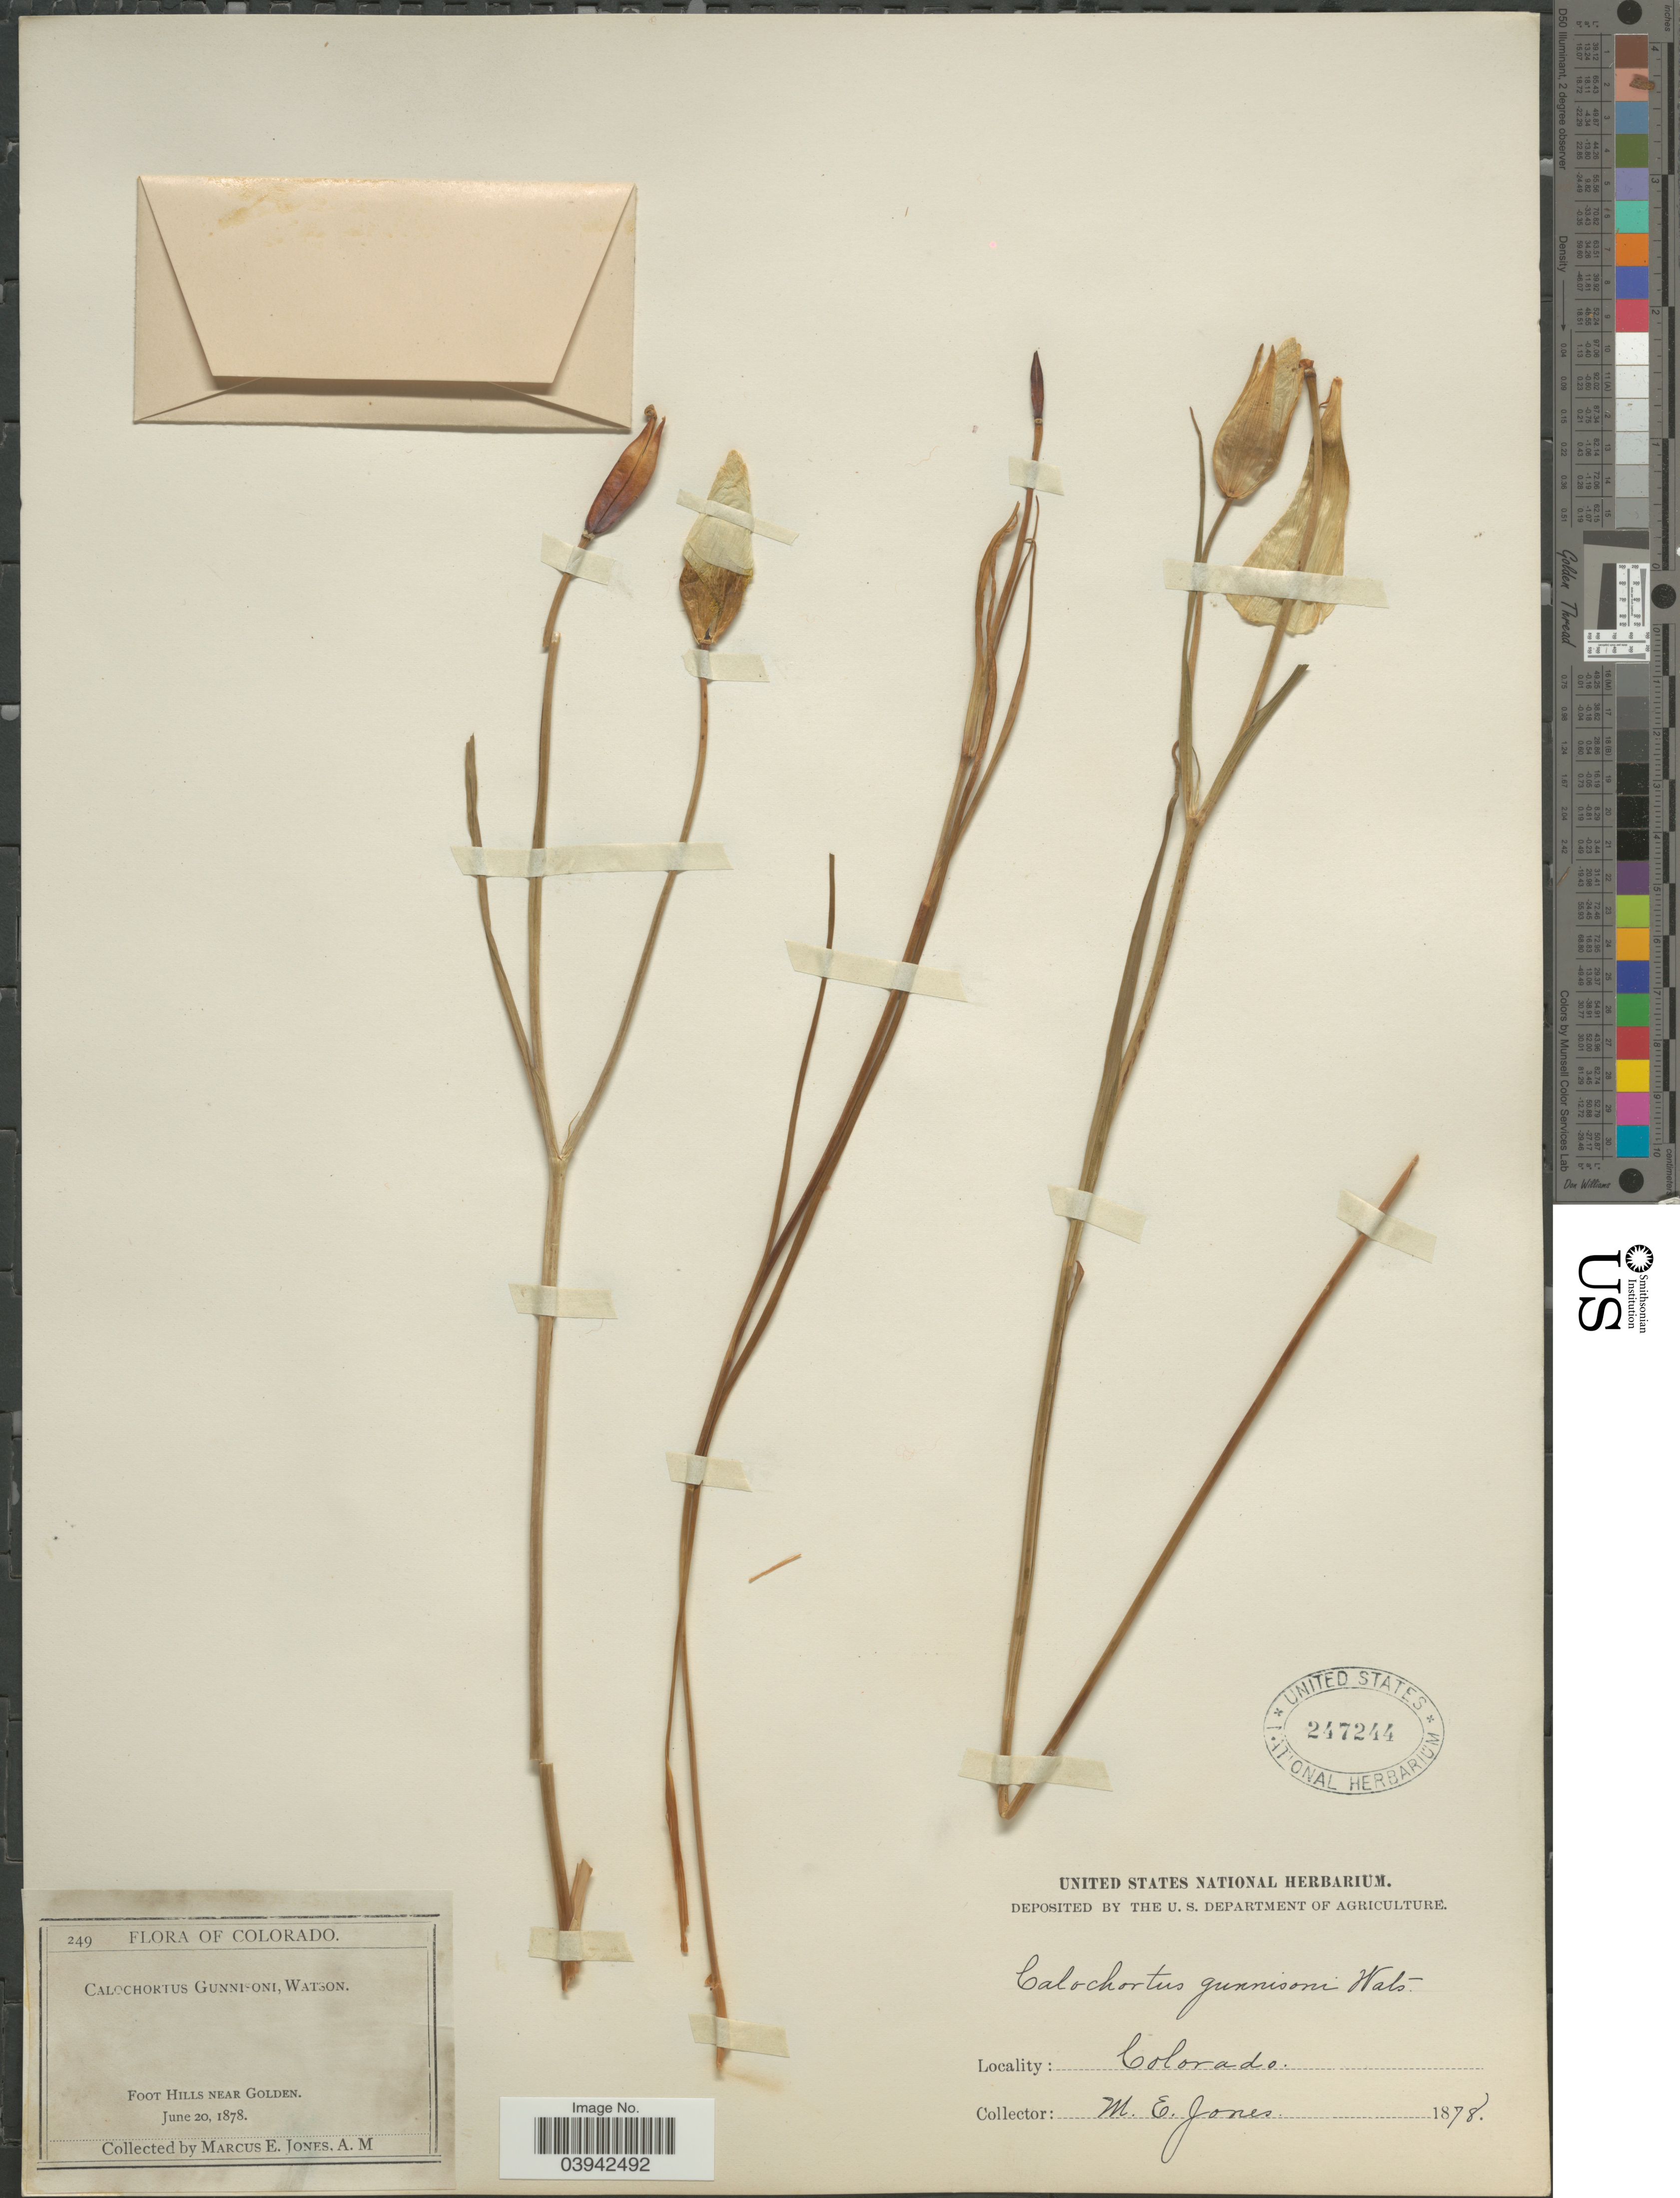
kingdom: Plantae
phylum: Tracheophyta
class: Liliopsida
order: Liliales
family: Liliaceae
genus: Calochortus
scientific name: Calochortus gunnisonii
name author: S. Watson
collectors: M. E. Jones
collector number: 249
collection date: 1878-06-20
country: United States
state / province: Colorado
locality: Foot Hills near Golden.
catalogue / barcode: US 247244